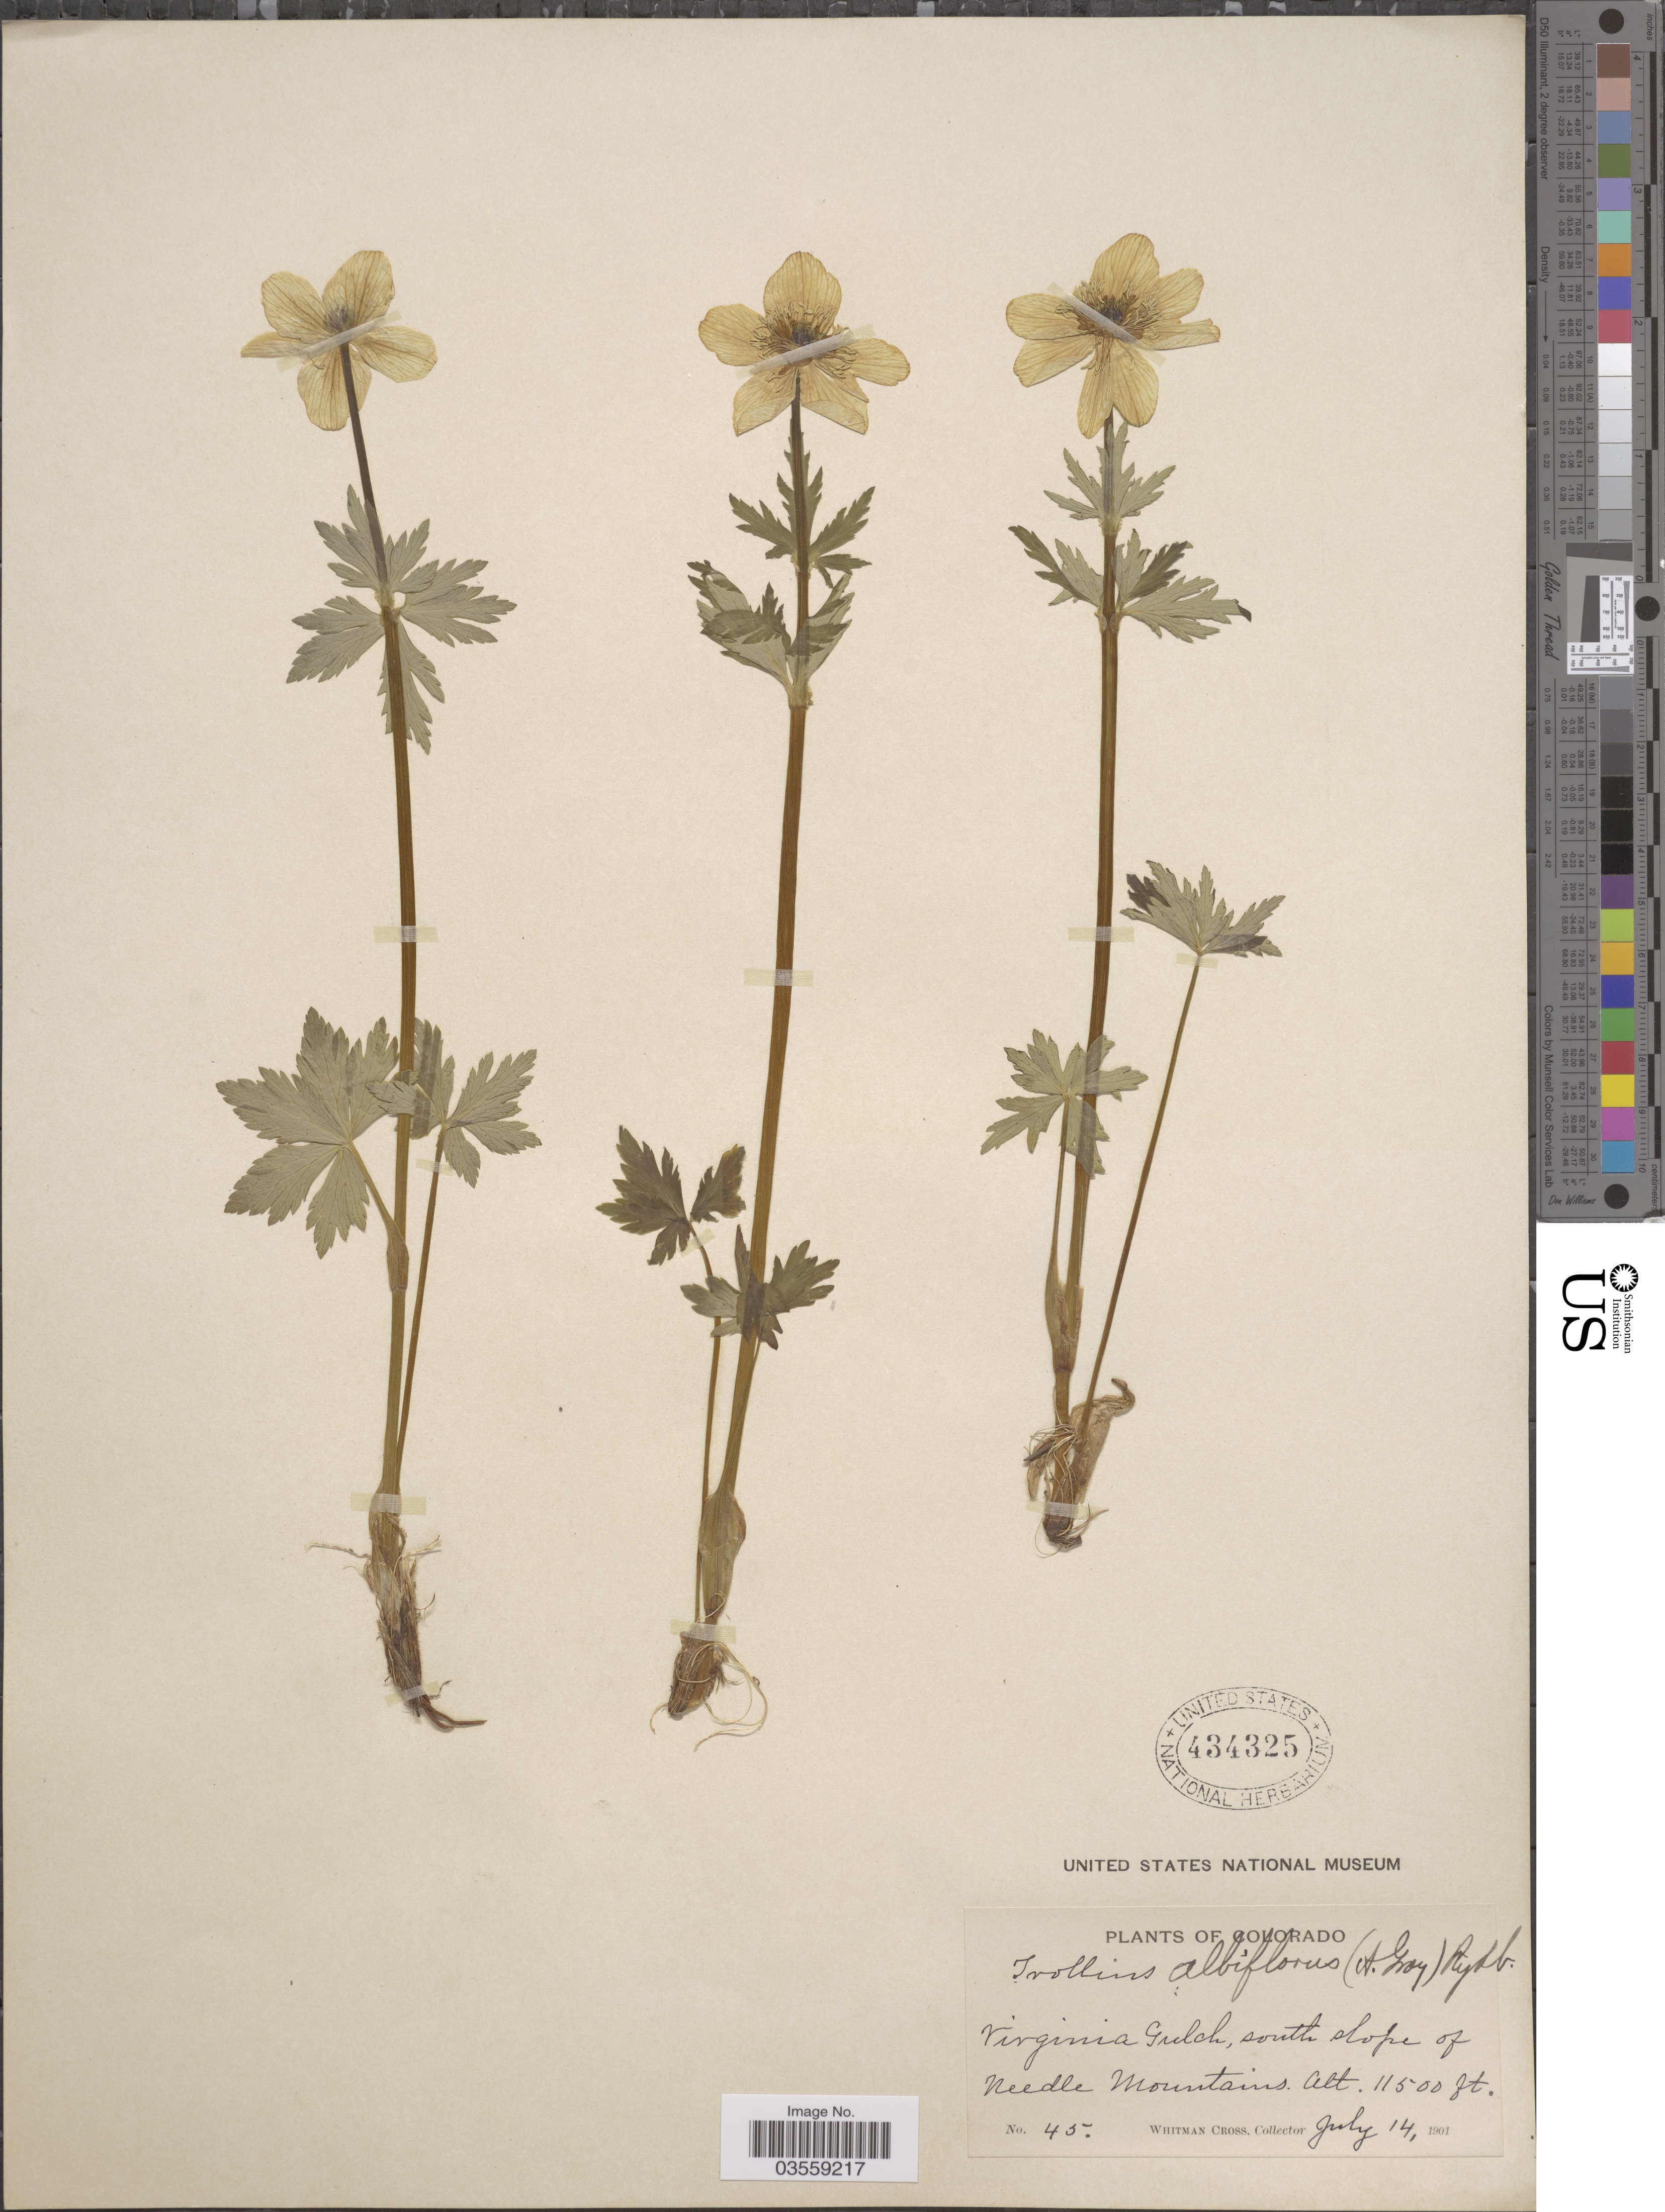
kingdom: Plantae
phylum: Tracheophyta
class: Magnoliopsida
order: Ranunculales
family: Ranunculaceae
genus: Trollius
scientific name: Trollius laxus var. albiflorus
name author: A. Gray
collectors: W. Cross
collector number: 45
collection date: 1901-07-14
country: United States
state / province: Colorado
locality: Virginia Gulch, south slope of Needle Mountains.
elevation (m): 3505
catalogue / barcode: US 434325